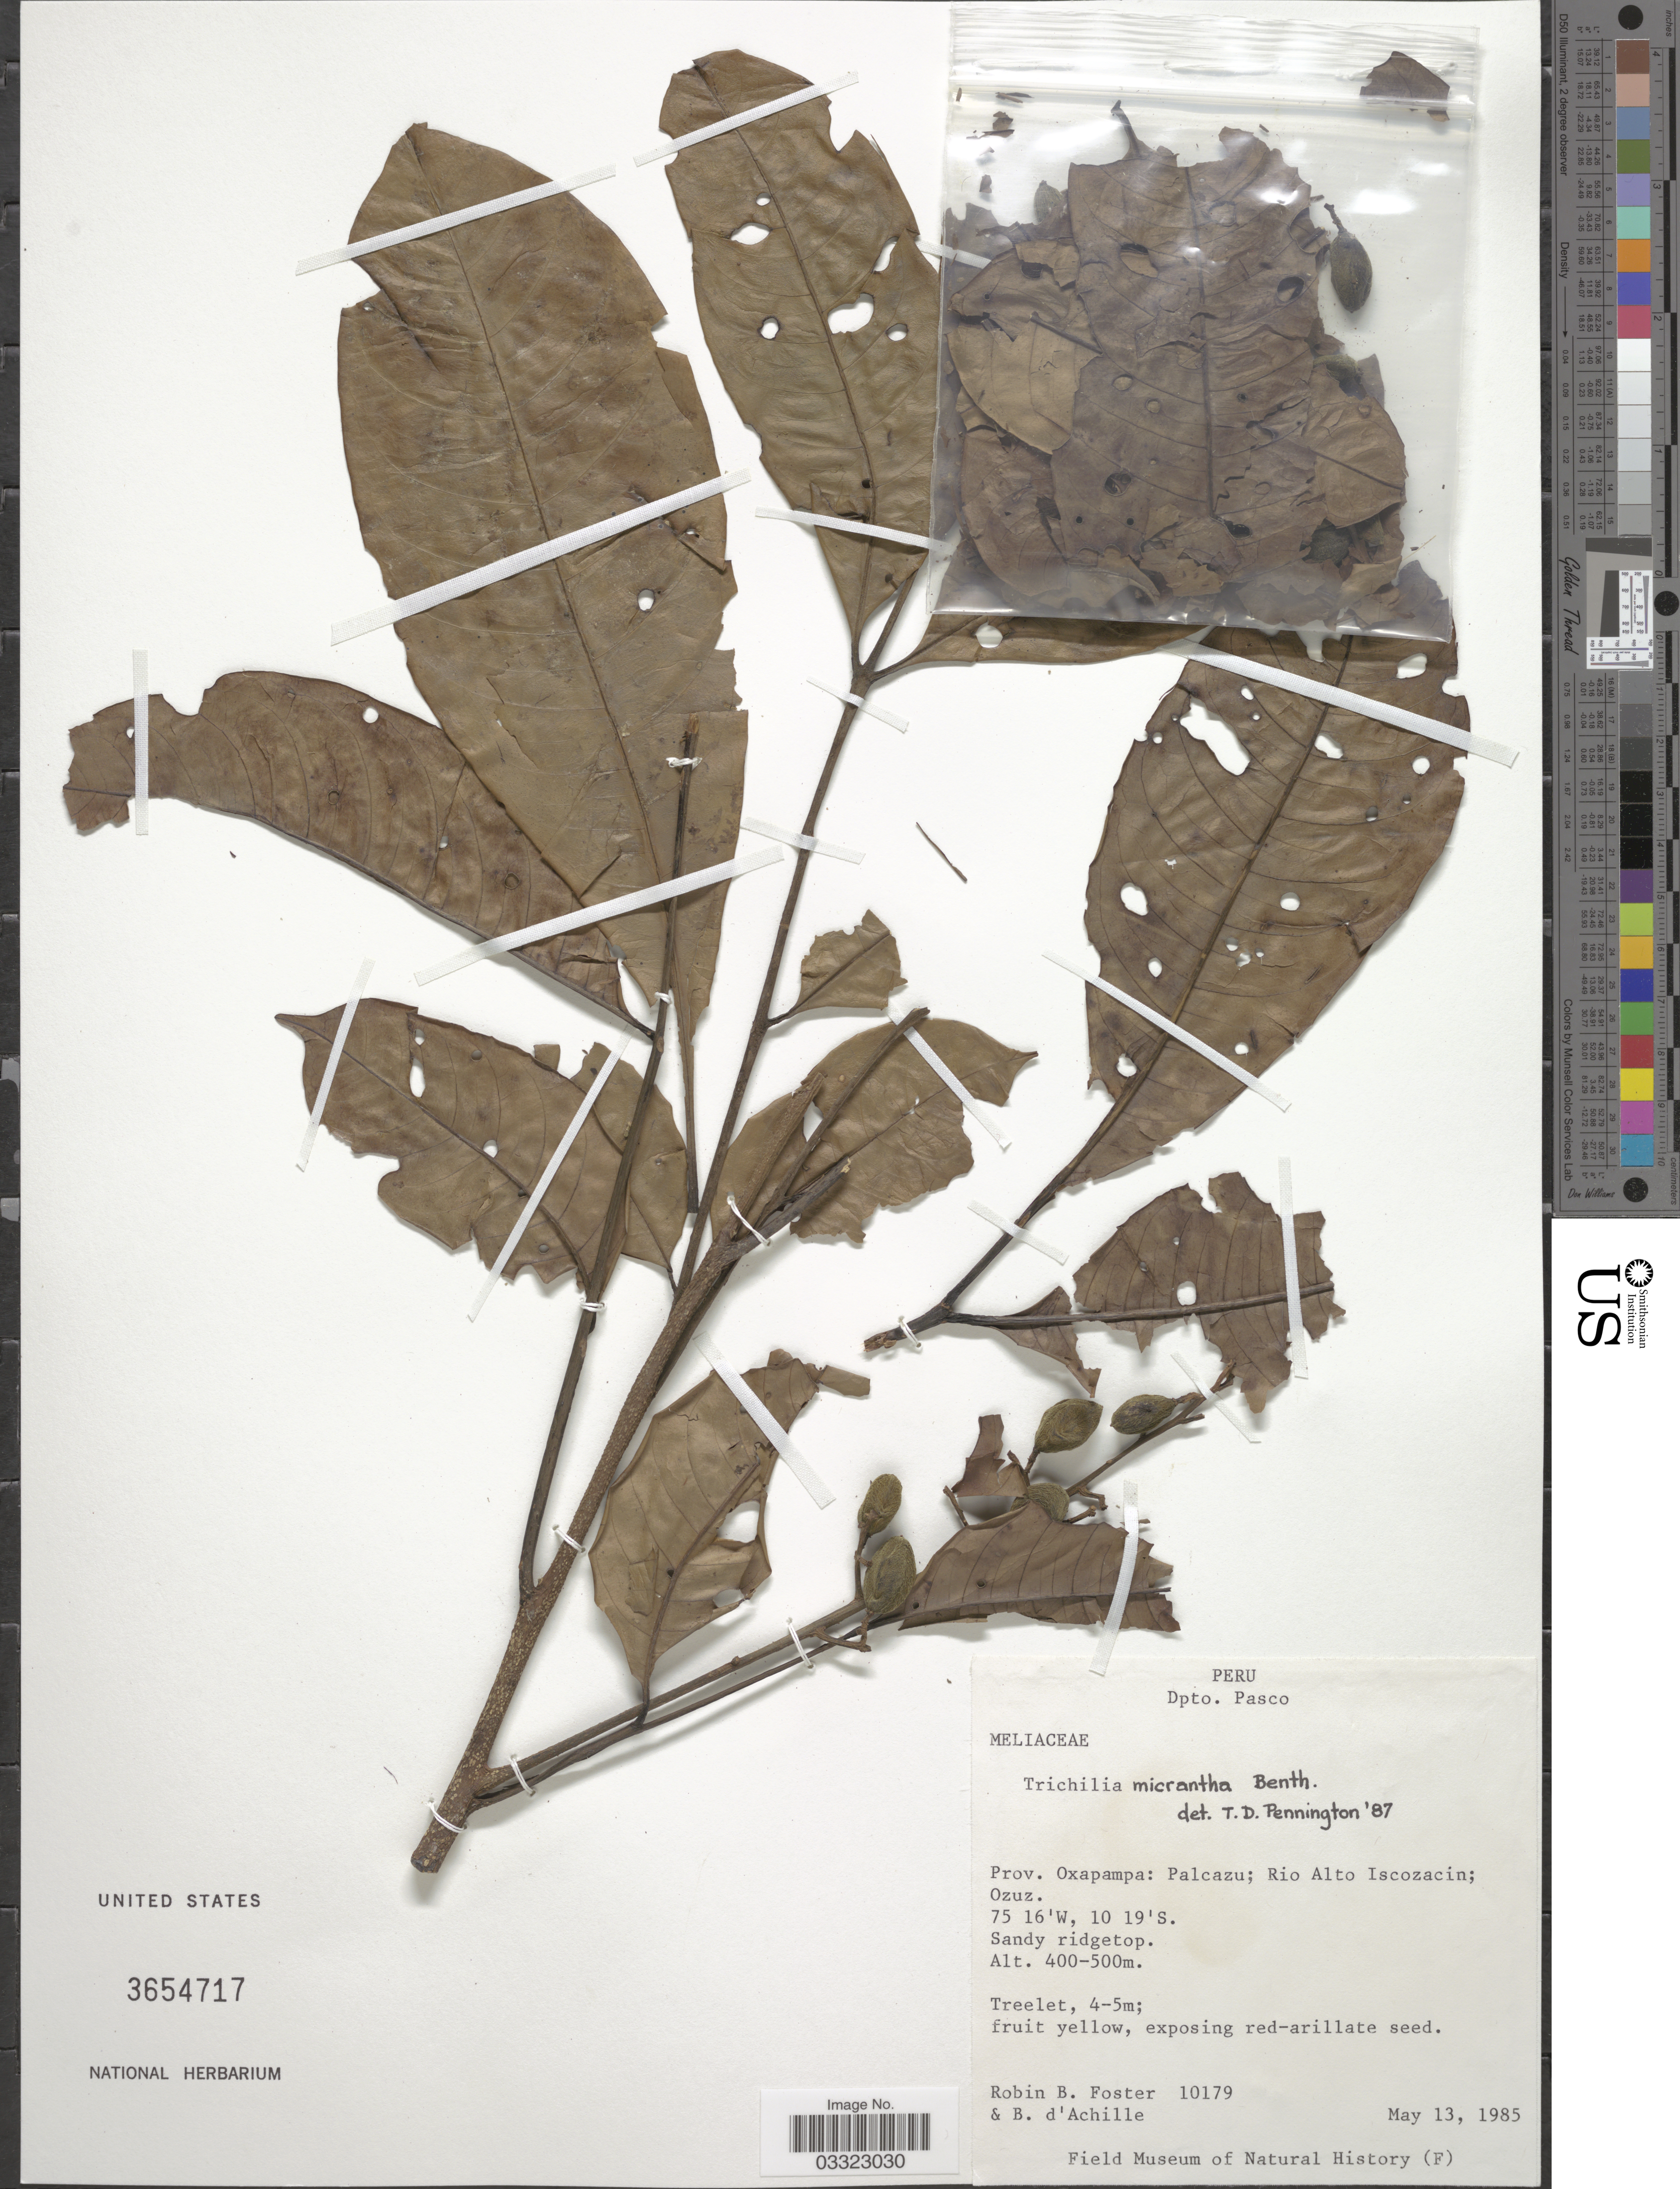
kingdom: Plantae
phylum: Tracheophyta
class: Magnoliopsida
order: Sapindales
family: Meliaceae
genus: Trichilia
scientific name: Trichilia micrantha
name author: Benth.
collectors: R. B. Foster & B. d'Achille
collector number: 10179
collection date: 1985-05-13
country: Peru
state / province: Pasco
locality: Dpto. Pasco, Prov. Oxapampa: Palcazu; Rio Alto Iscozacin; Ozuz.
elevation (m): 400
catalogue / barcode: US 3654717